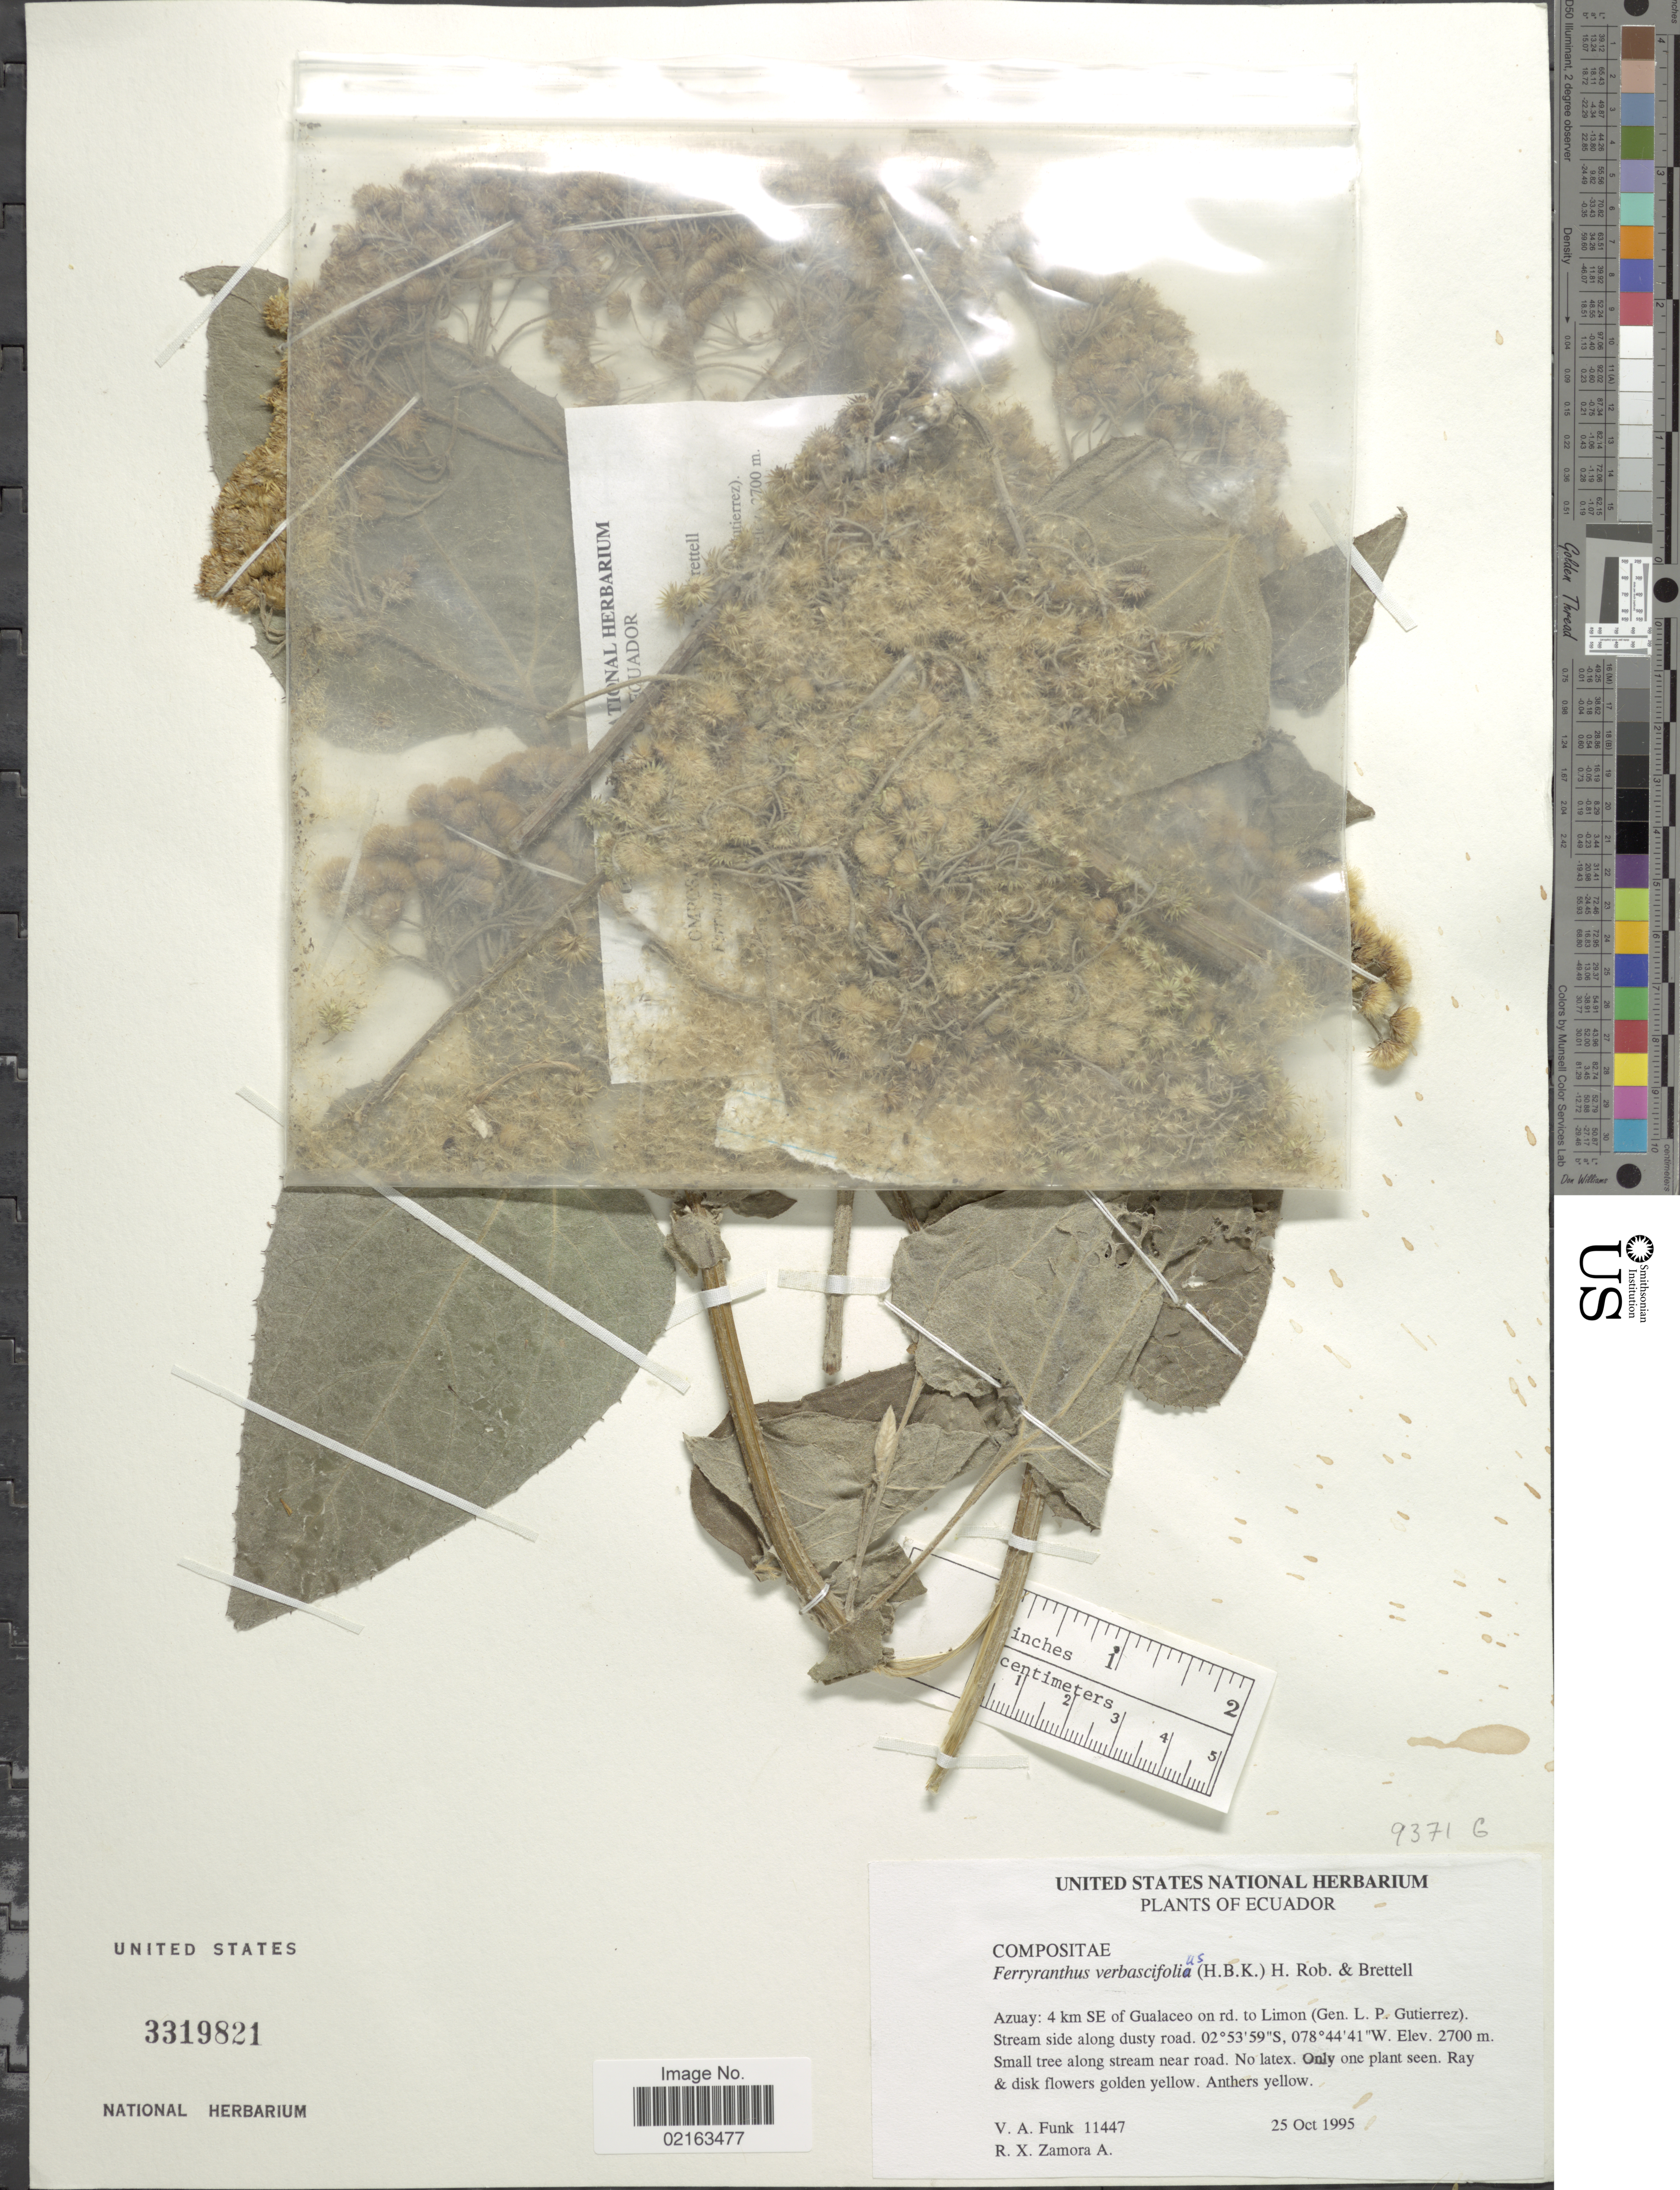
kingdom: Plantae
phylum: Tracheophyta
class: Magnoliopsida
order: Asterales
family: Asteraceae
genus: Ferreyranthus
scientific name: Ferreyranthus verbascifolius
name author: (Kunth) H. Rob. & Brettell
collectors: V. Funk & R. Zamora A.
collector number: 11447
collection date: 1995-10-25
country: Ecuador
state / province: Azuay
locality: Azuay: 4 km SE of Gualaceo on rd. to Limon (Gen. L.P. Gutierrez).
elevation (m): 2700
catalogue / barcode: US 3319821